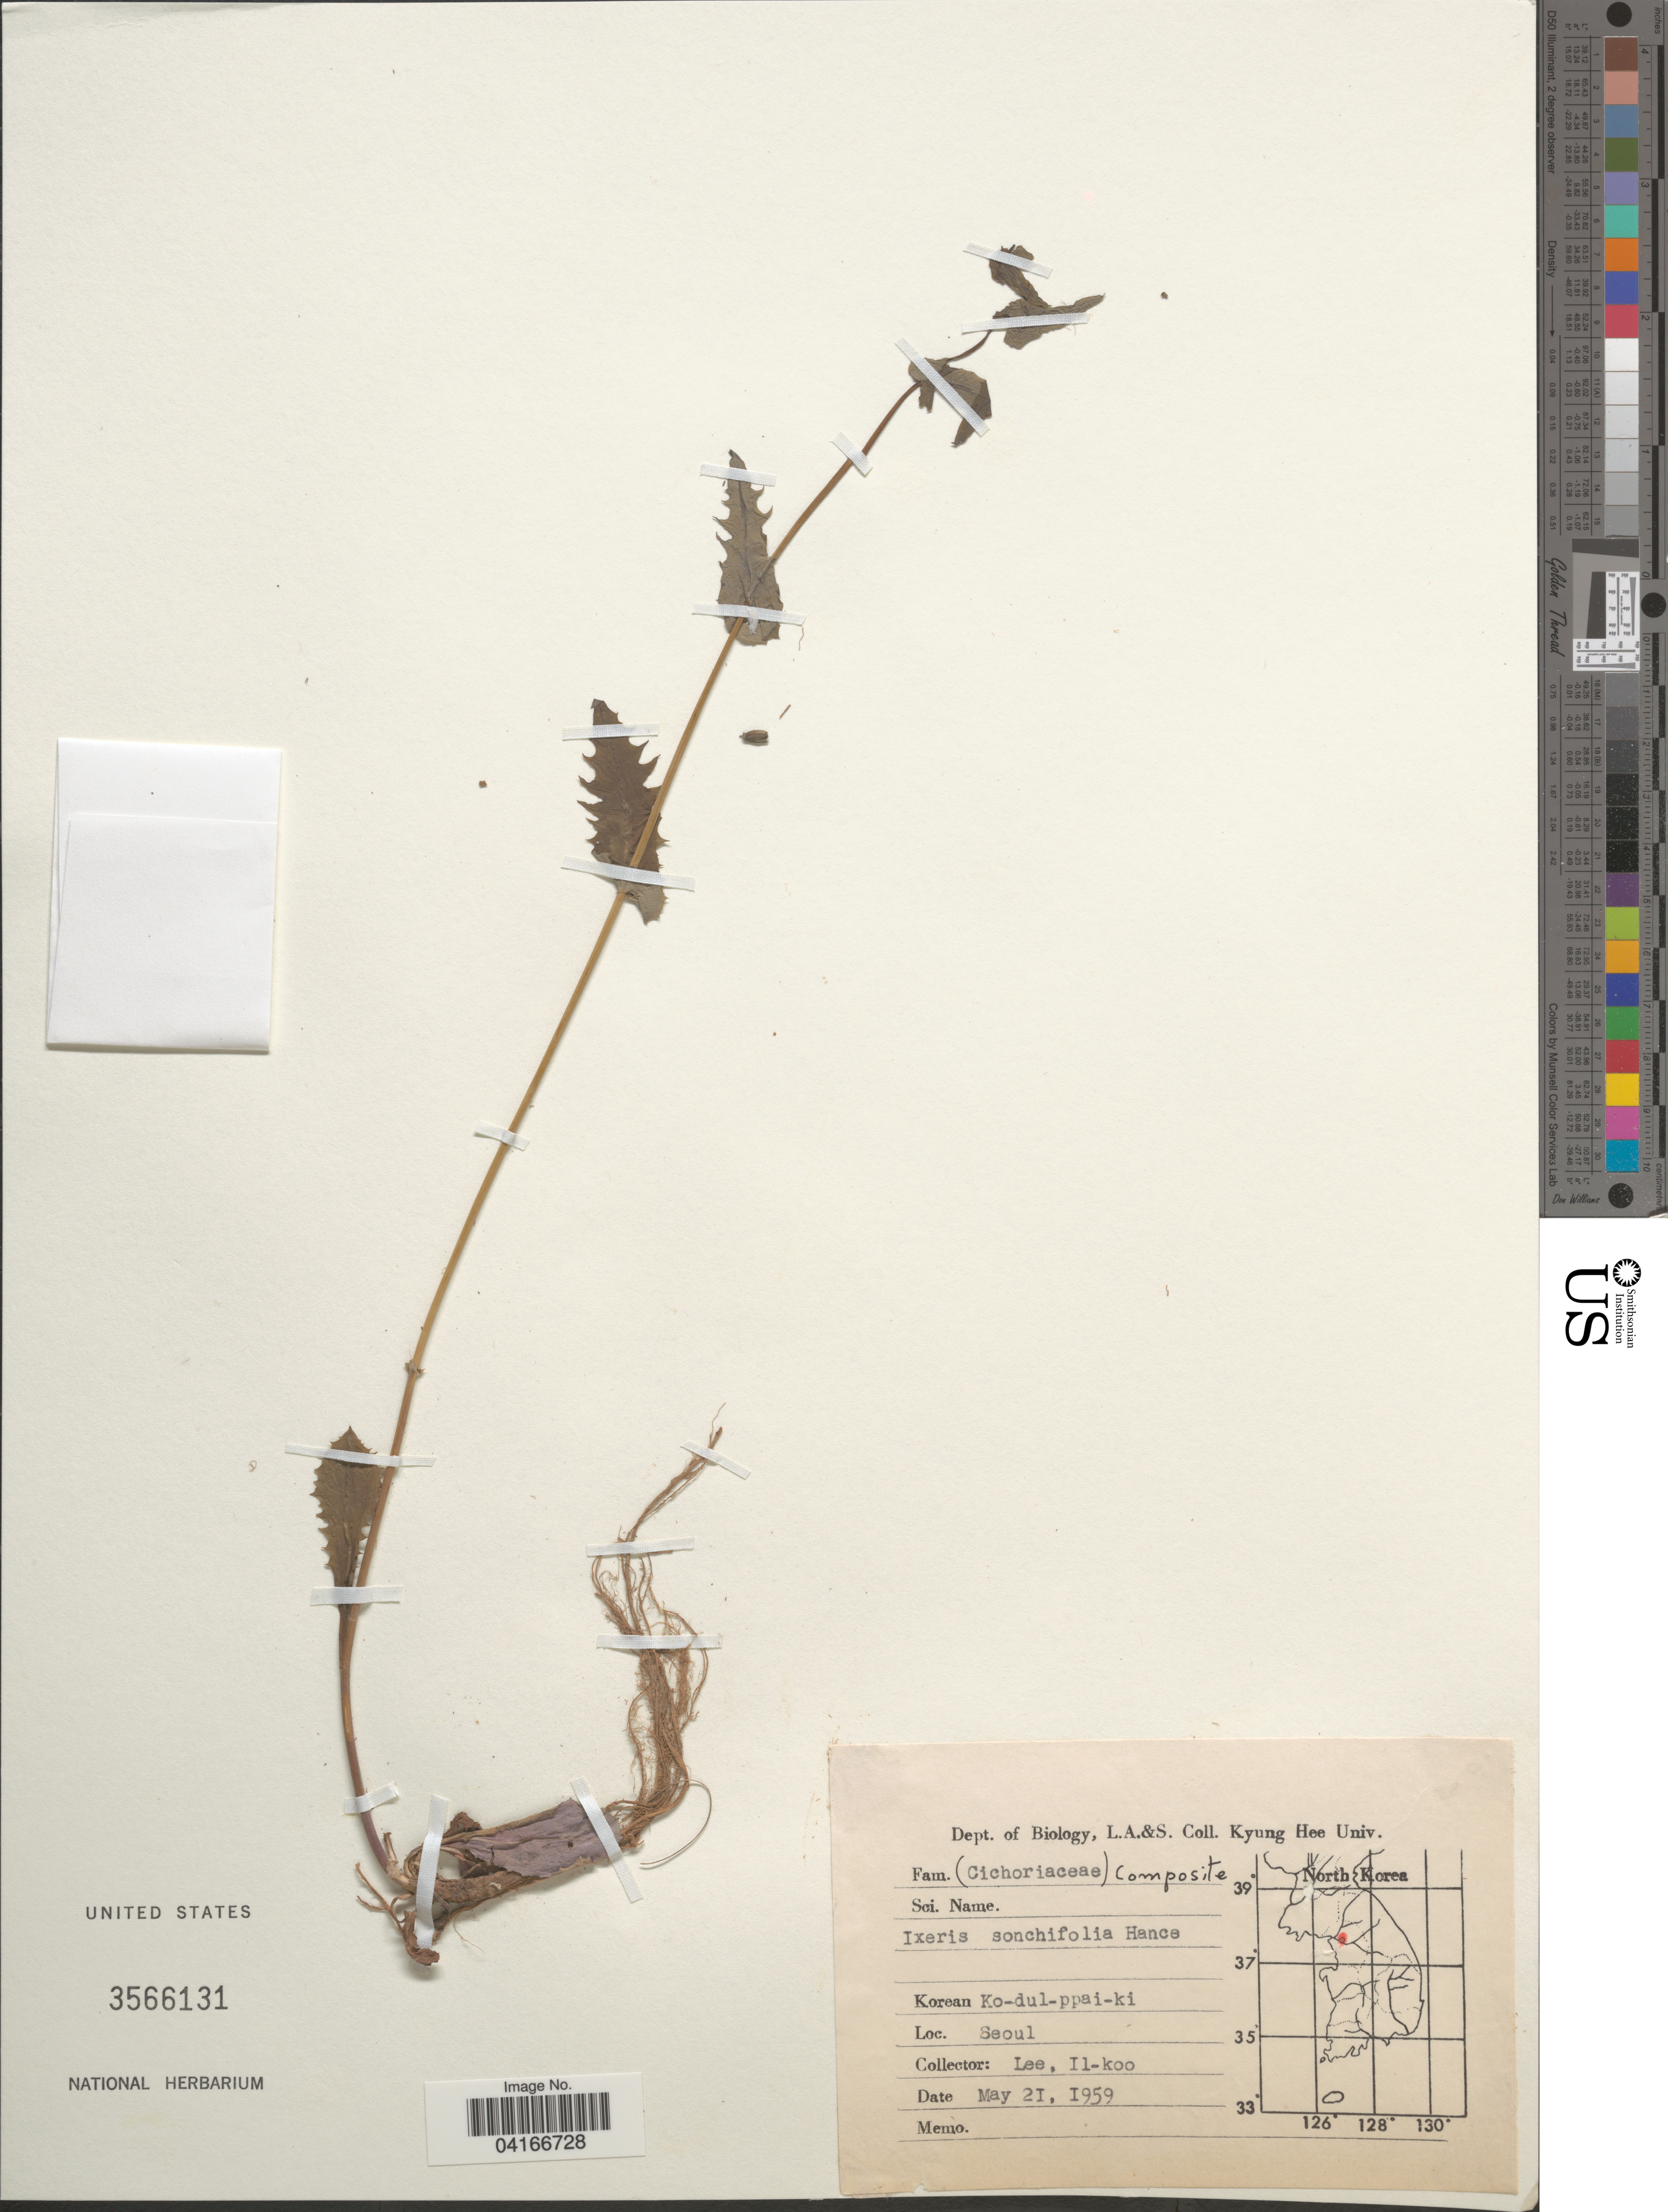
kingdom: Plantae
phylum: Tracheophyta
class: Magnoliopsida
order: Asterales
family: Asteraceae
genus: Ixeris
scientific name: Ixeris sonchifolia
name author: (Maxim.) Hance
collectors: I. Lee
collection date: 1959-05-21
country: South Korea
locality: Seoul.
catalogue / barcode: US 3566131